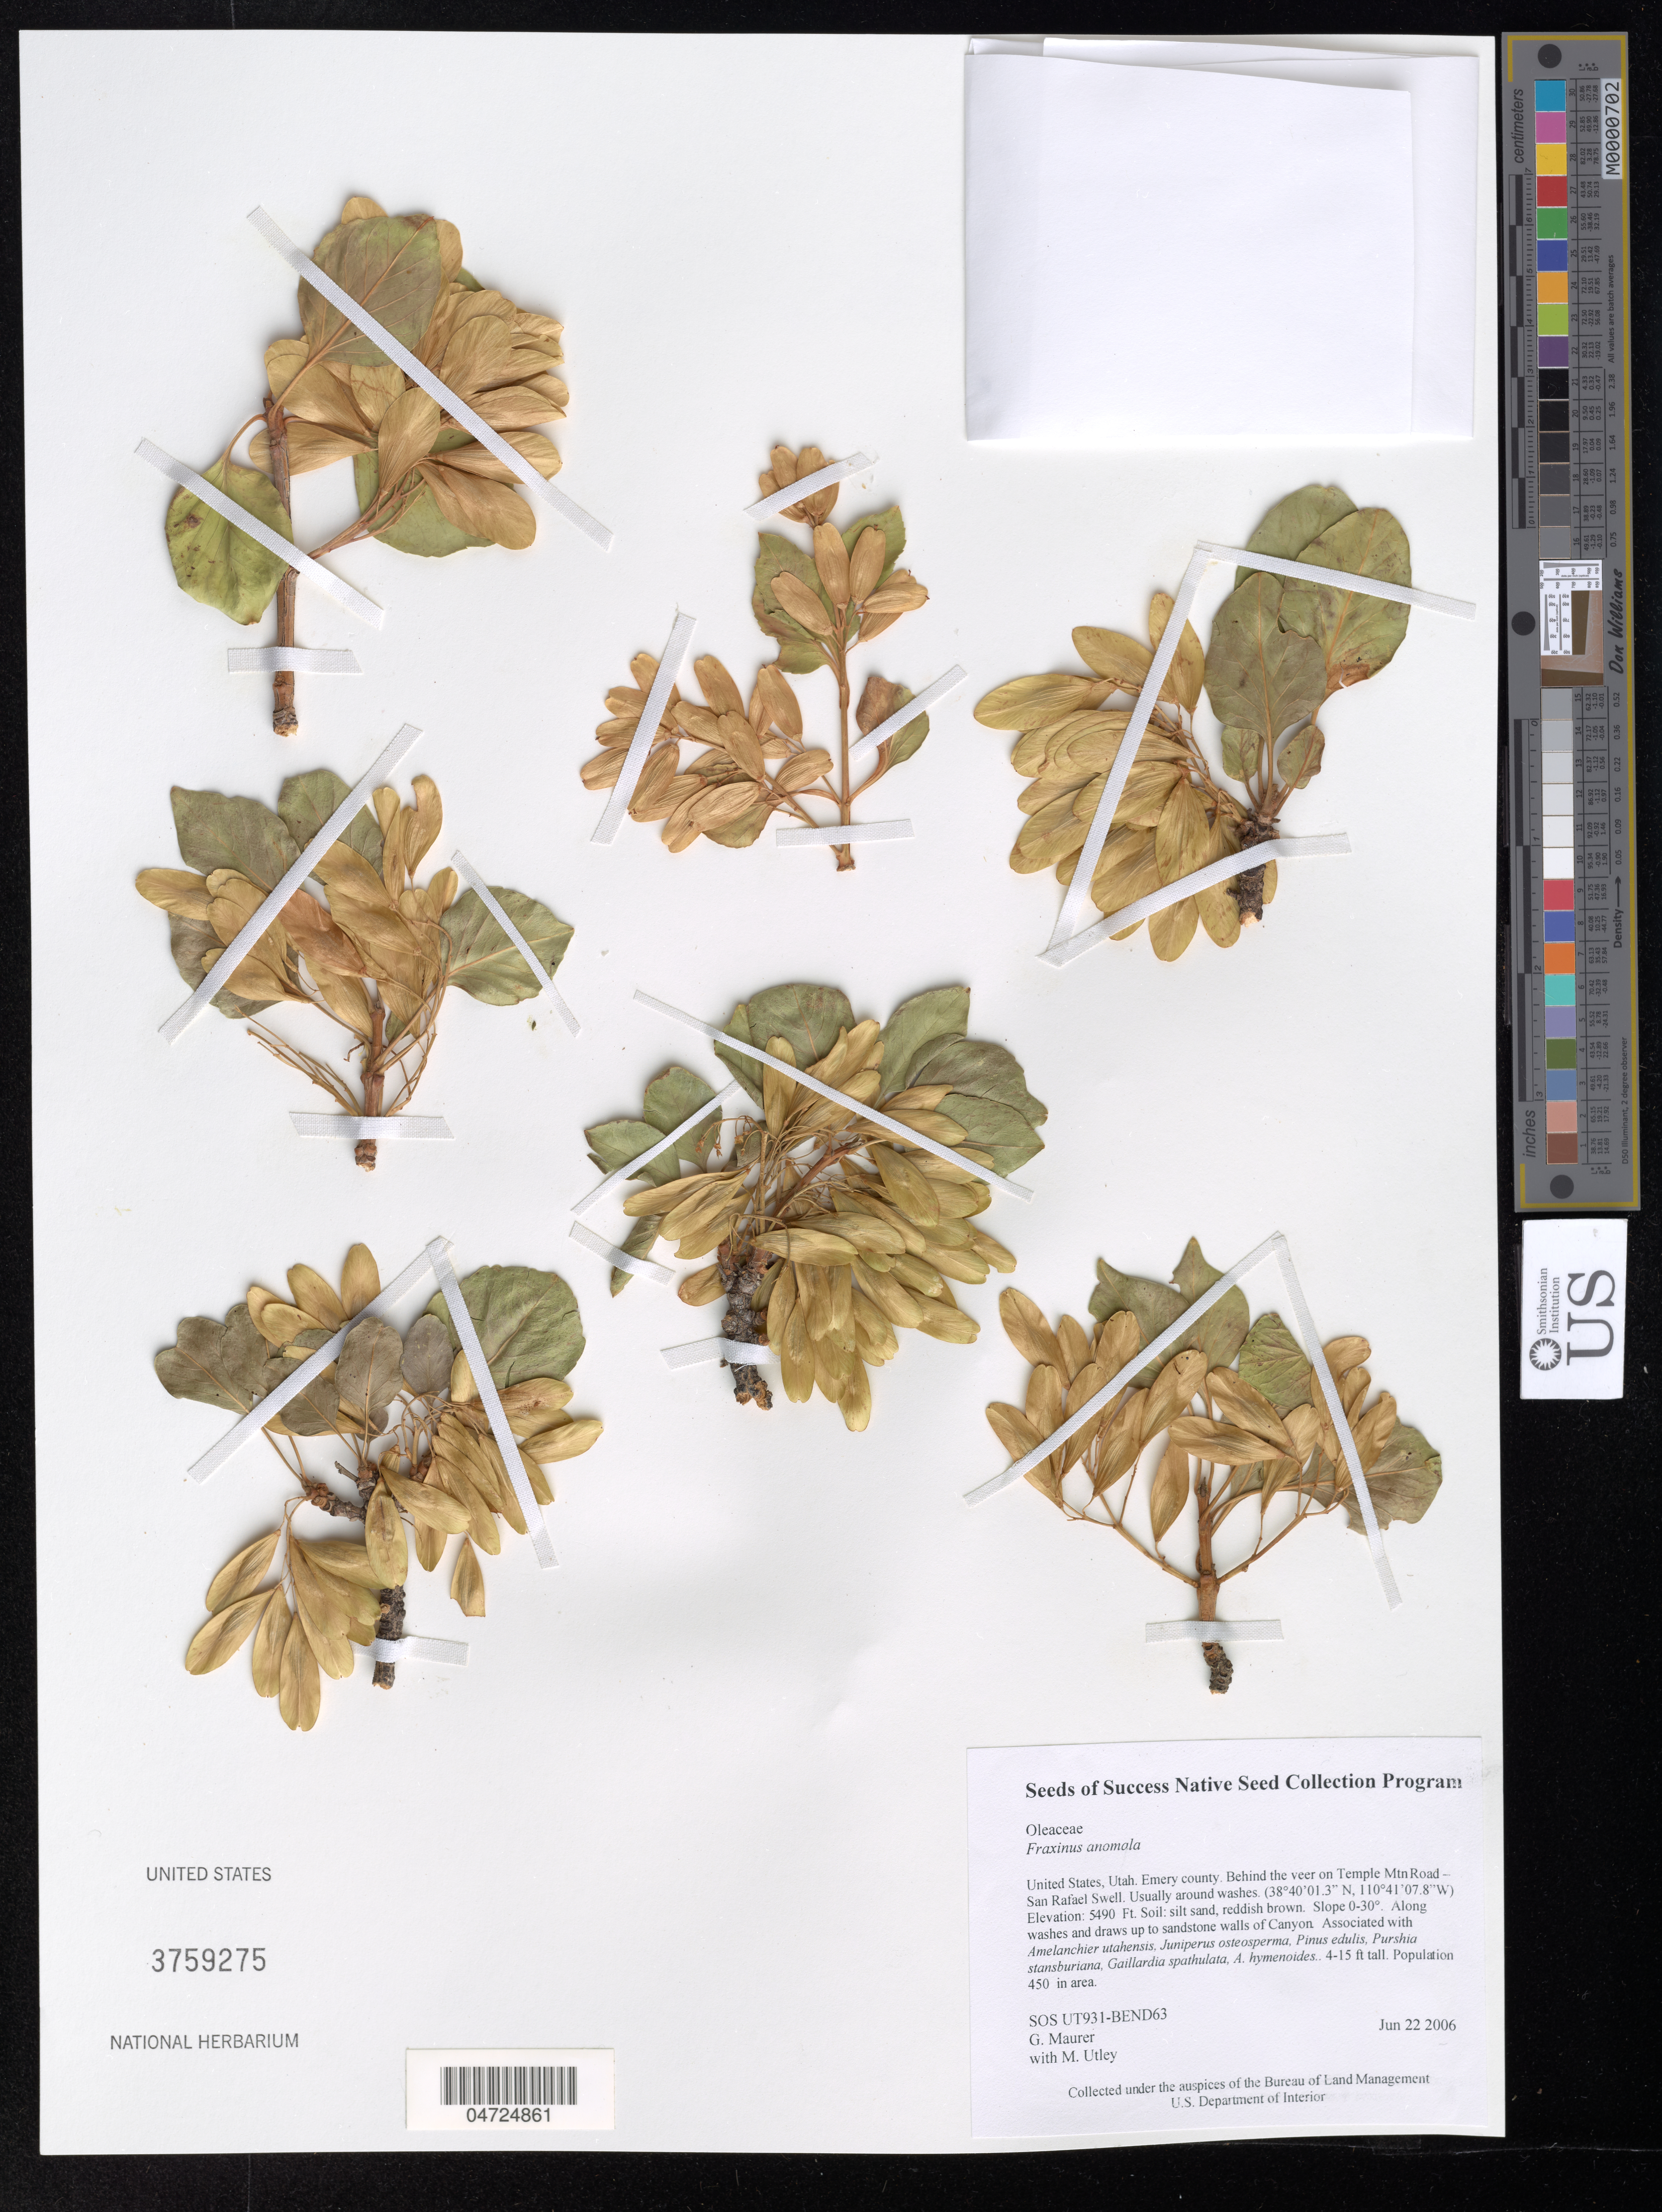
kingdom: Plantae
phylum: Tracheophyta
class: Magnoliopsida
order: Lamiales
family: Oleaceae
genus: Fraxinus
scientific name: Fraxinus anomala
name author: Torr. ex S. Watson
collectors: G. Maurer & M. Utley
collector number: SOS UT931-BEND63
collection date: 2006-06-22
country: United States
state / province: Utah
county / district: Emery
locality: Emery county. Behind the veer on Temple Mtn Road - San Rafael Swell.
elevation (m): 1673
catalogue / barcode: US 3759275